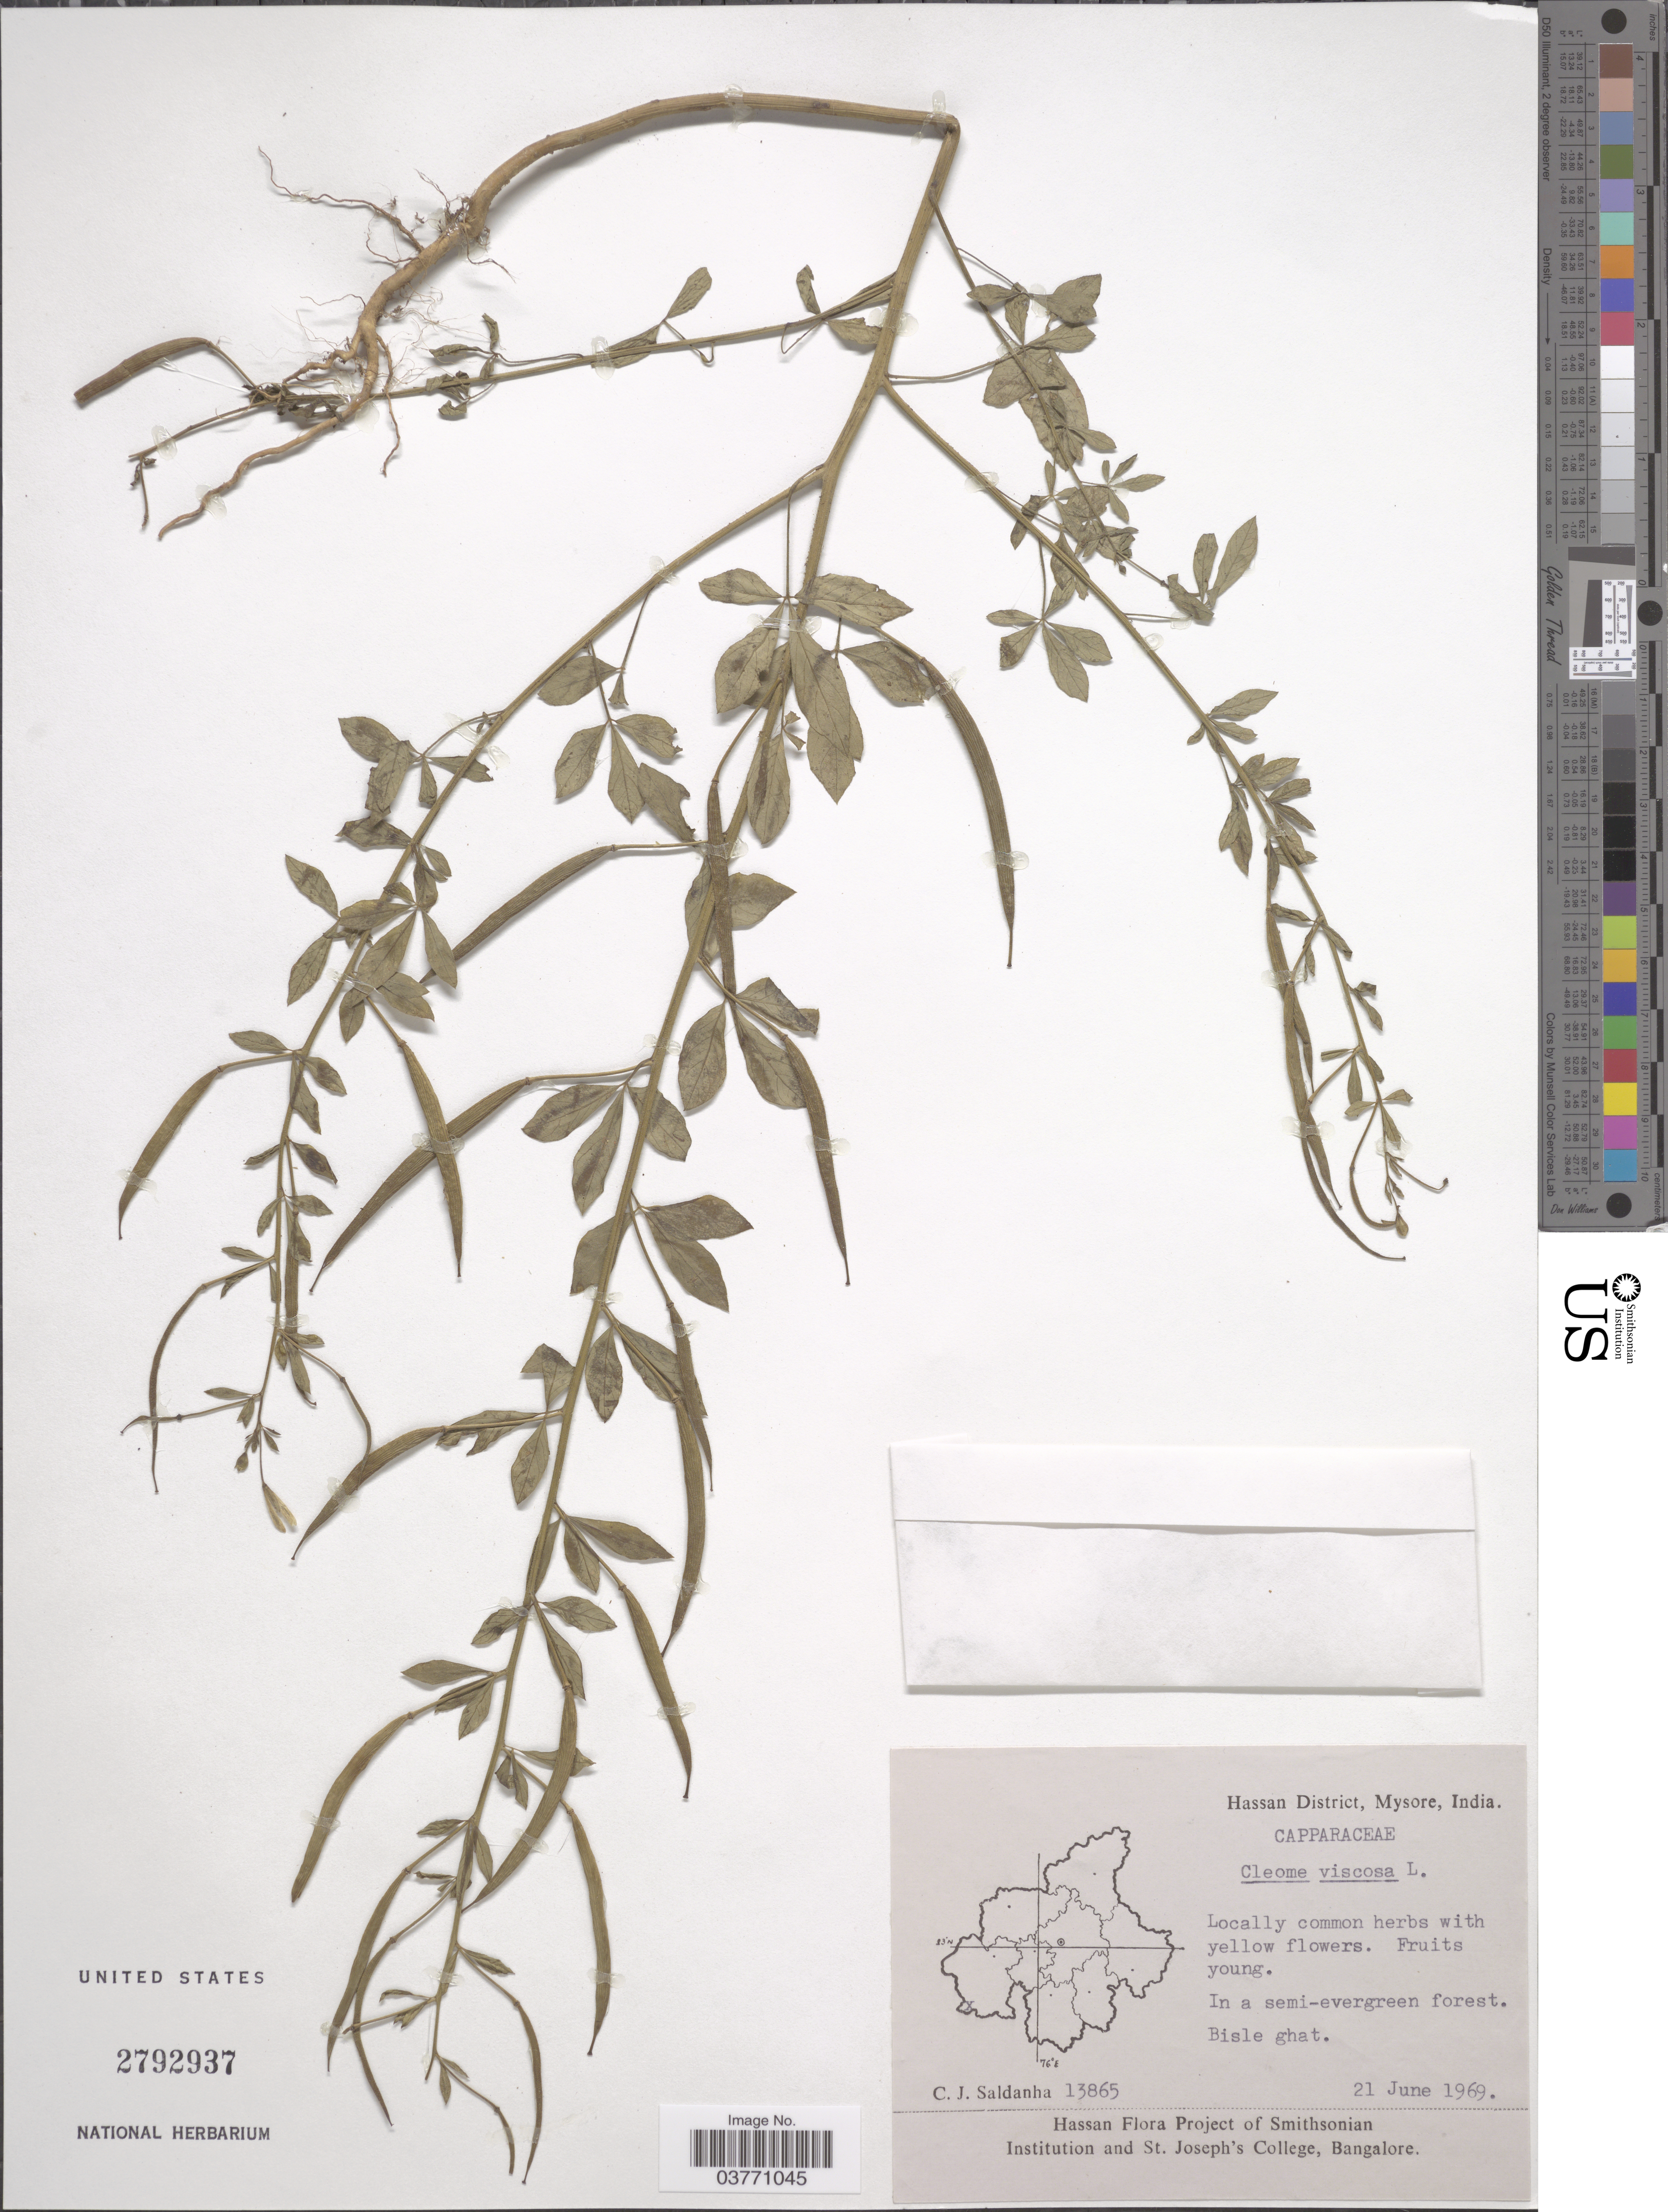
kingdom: Plantae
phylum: Tracheophyta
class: Magnoliopsida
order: Brassicales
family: Cleomaceae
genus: Arivela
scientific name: Arivela viscosa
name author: (L.) Raf.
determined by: Strong, M. T., (US), Smithsonian Institution - National Museum of Natural History (UNITED STATES)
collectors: C. J. Saldanha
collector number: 13865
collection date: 1969-06-21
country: India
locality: Hassan District, Mysore. In a semi-evergreen forest. Bisle ghat.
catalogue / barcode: US 2792937